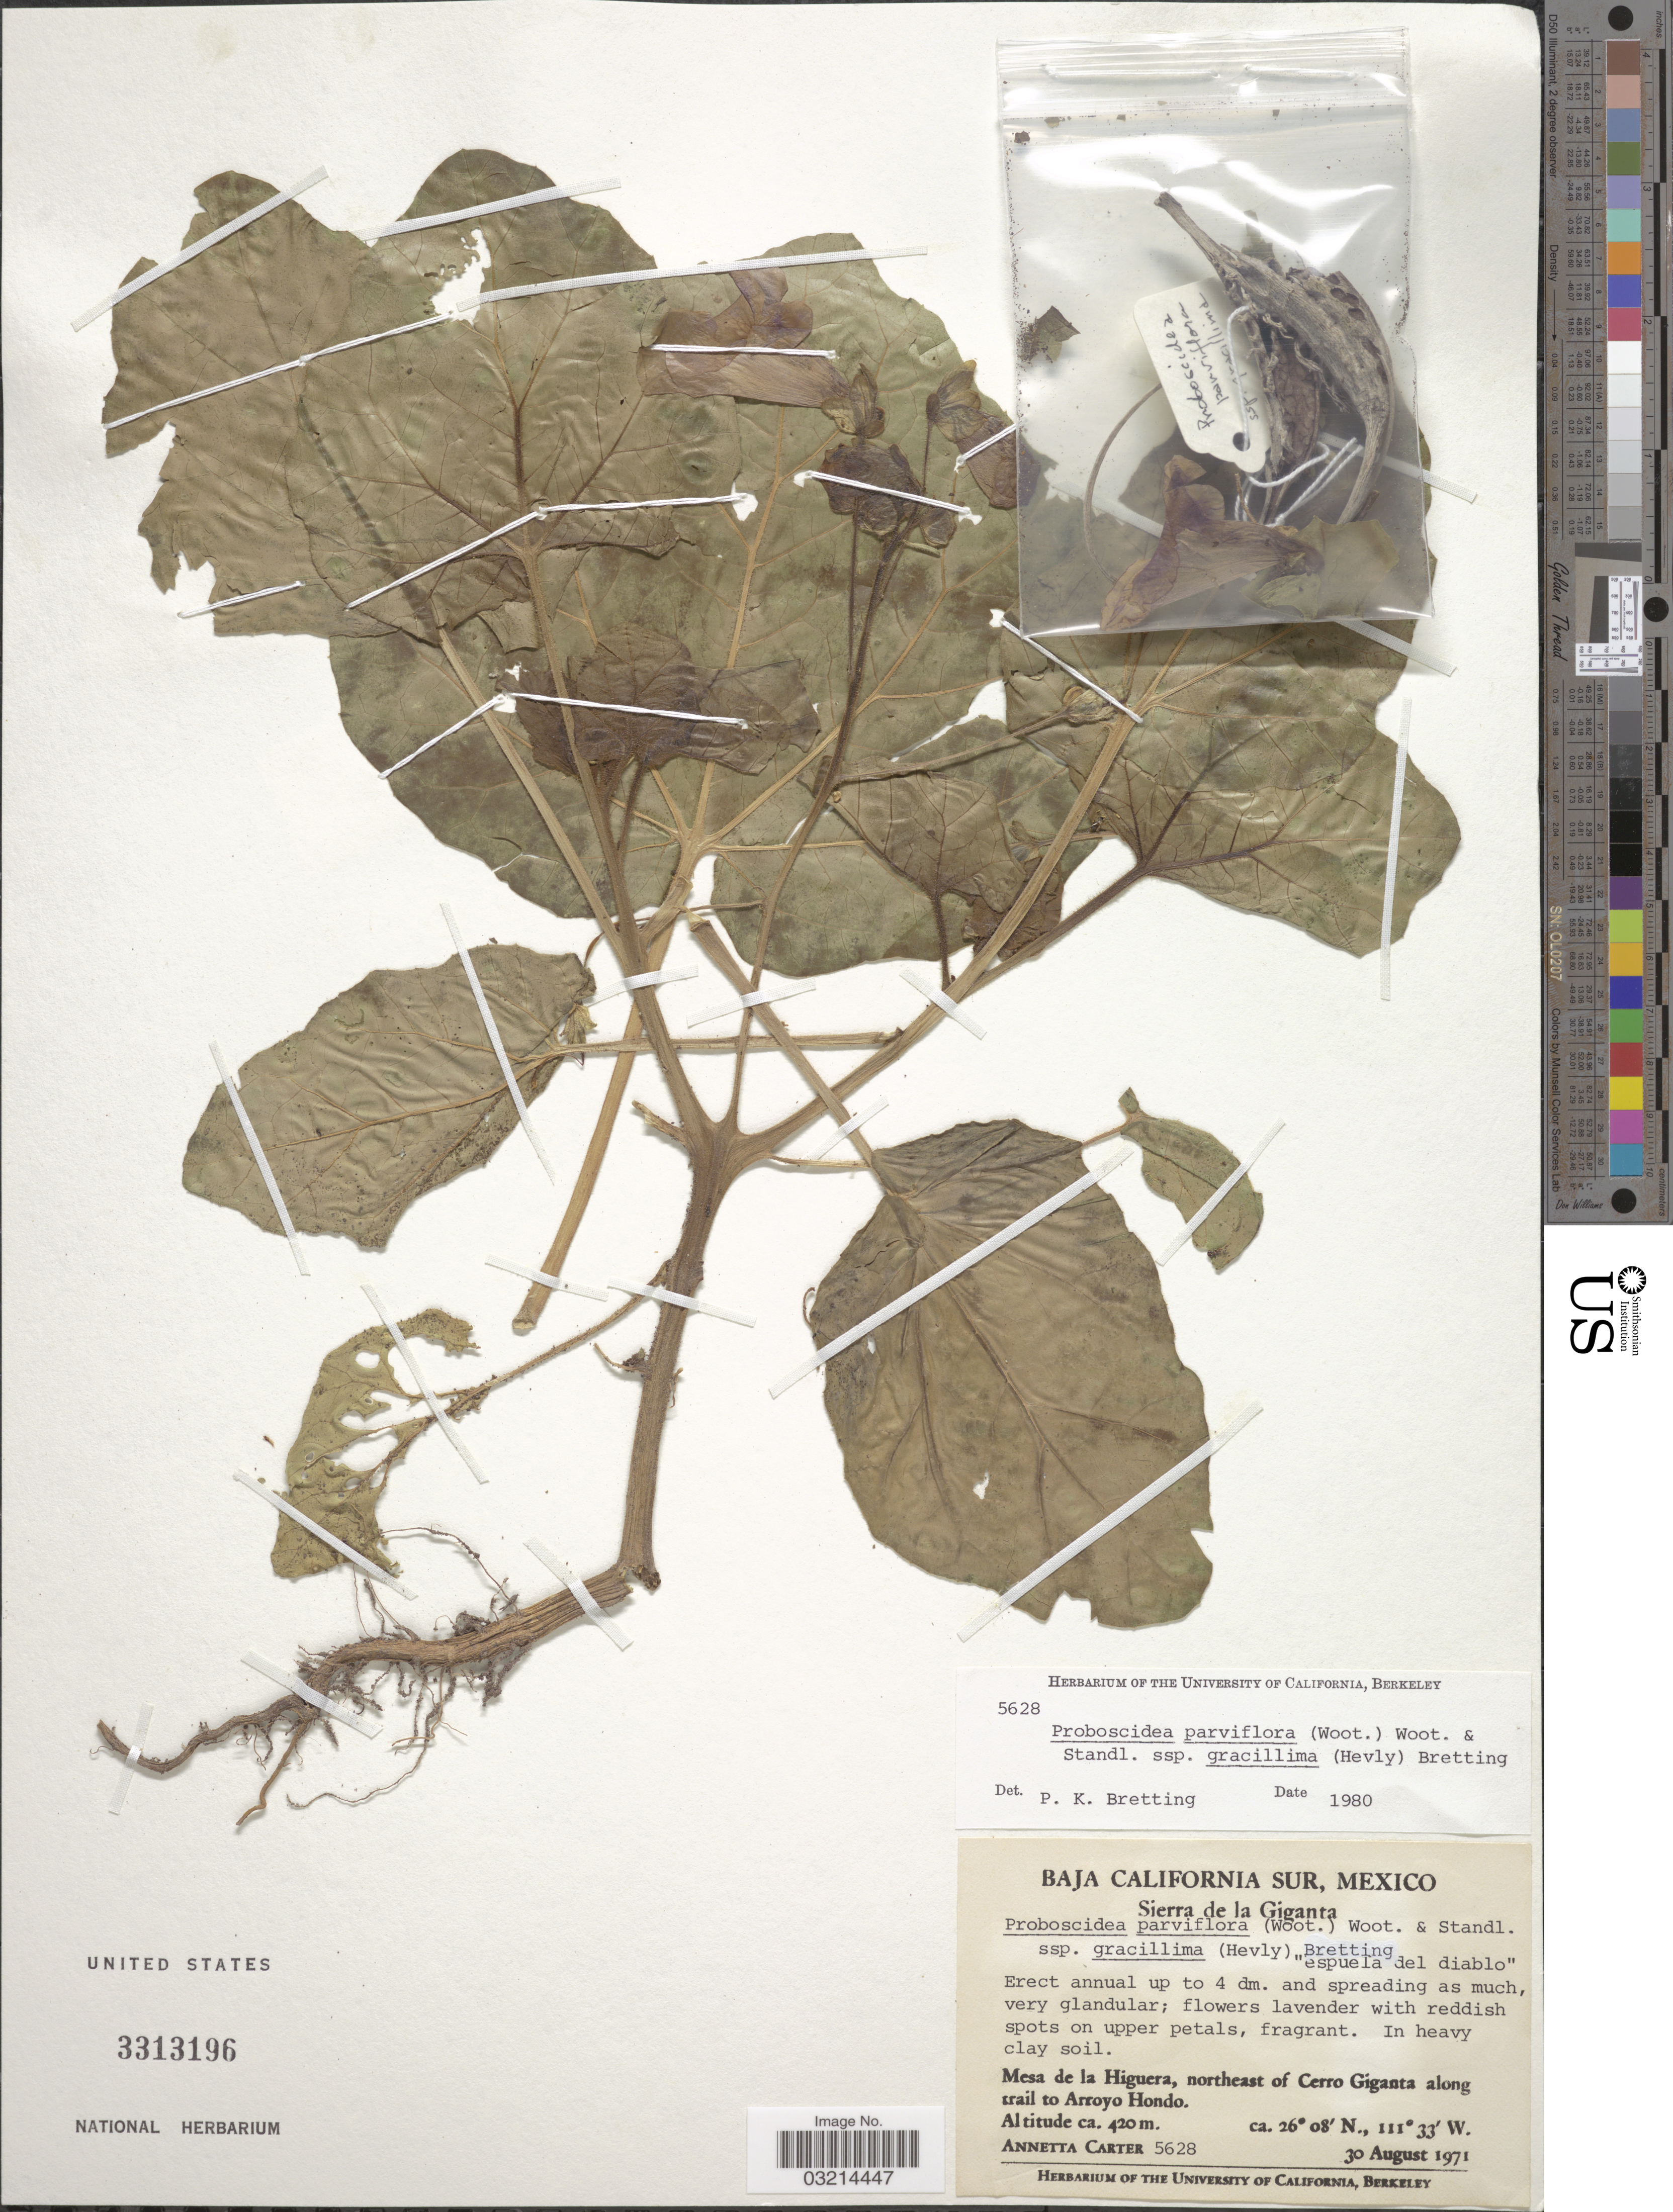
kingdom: Plantae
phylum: Tracheophyta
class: Magnoliopsida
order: Lamiales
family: Martyniaceae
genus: Proboscidea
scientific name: Proboscidea parviflora subsp. gracillima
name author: (Hevly) Bretting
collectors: A. Carter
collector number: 5628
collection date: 1971-08-30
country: Mexico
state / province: Baja California Sur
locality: Sierra de la Giganta, Mesa de la Higuera, northeast of Cerro Giganta along trail to Arroyo Hondo.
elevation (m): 420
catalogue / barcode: US 3313196